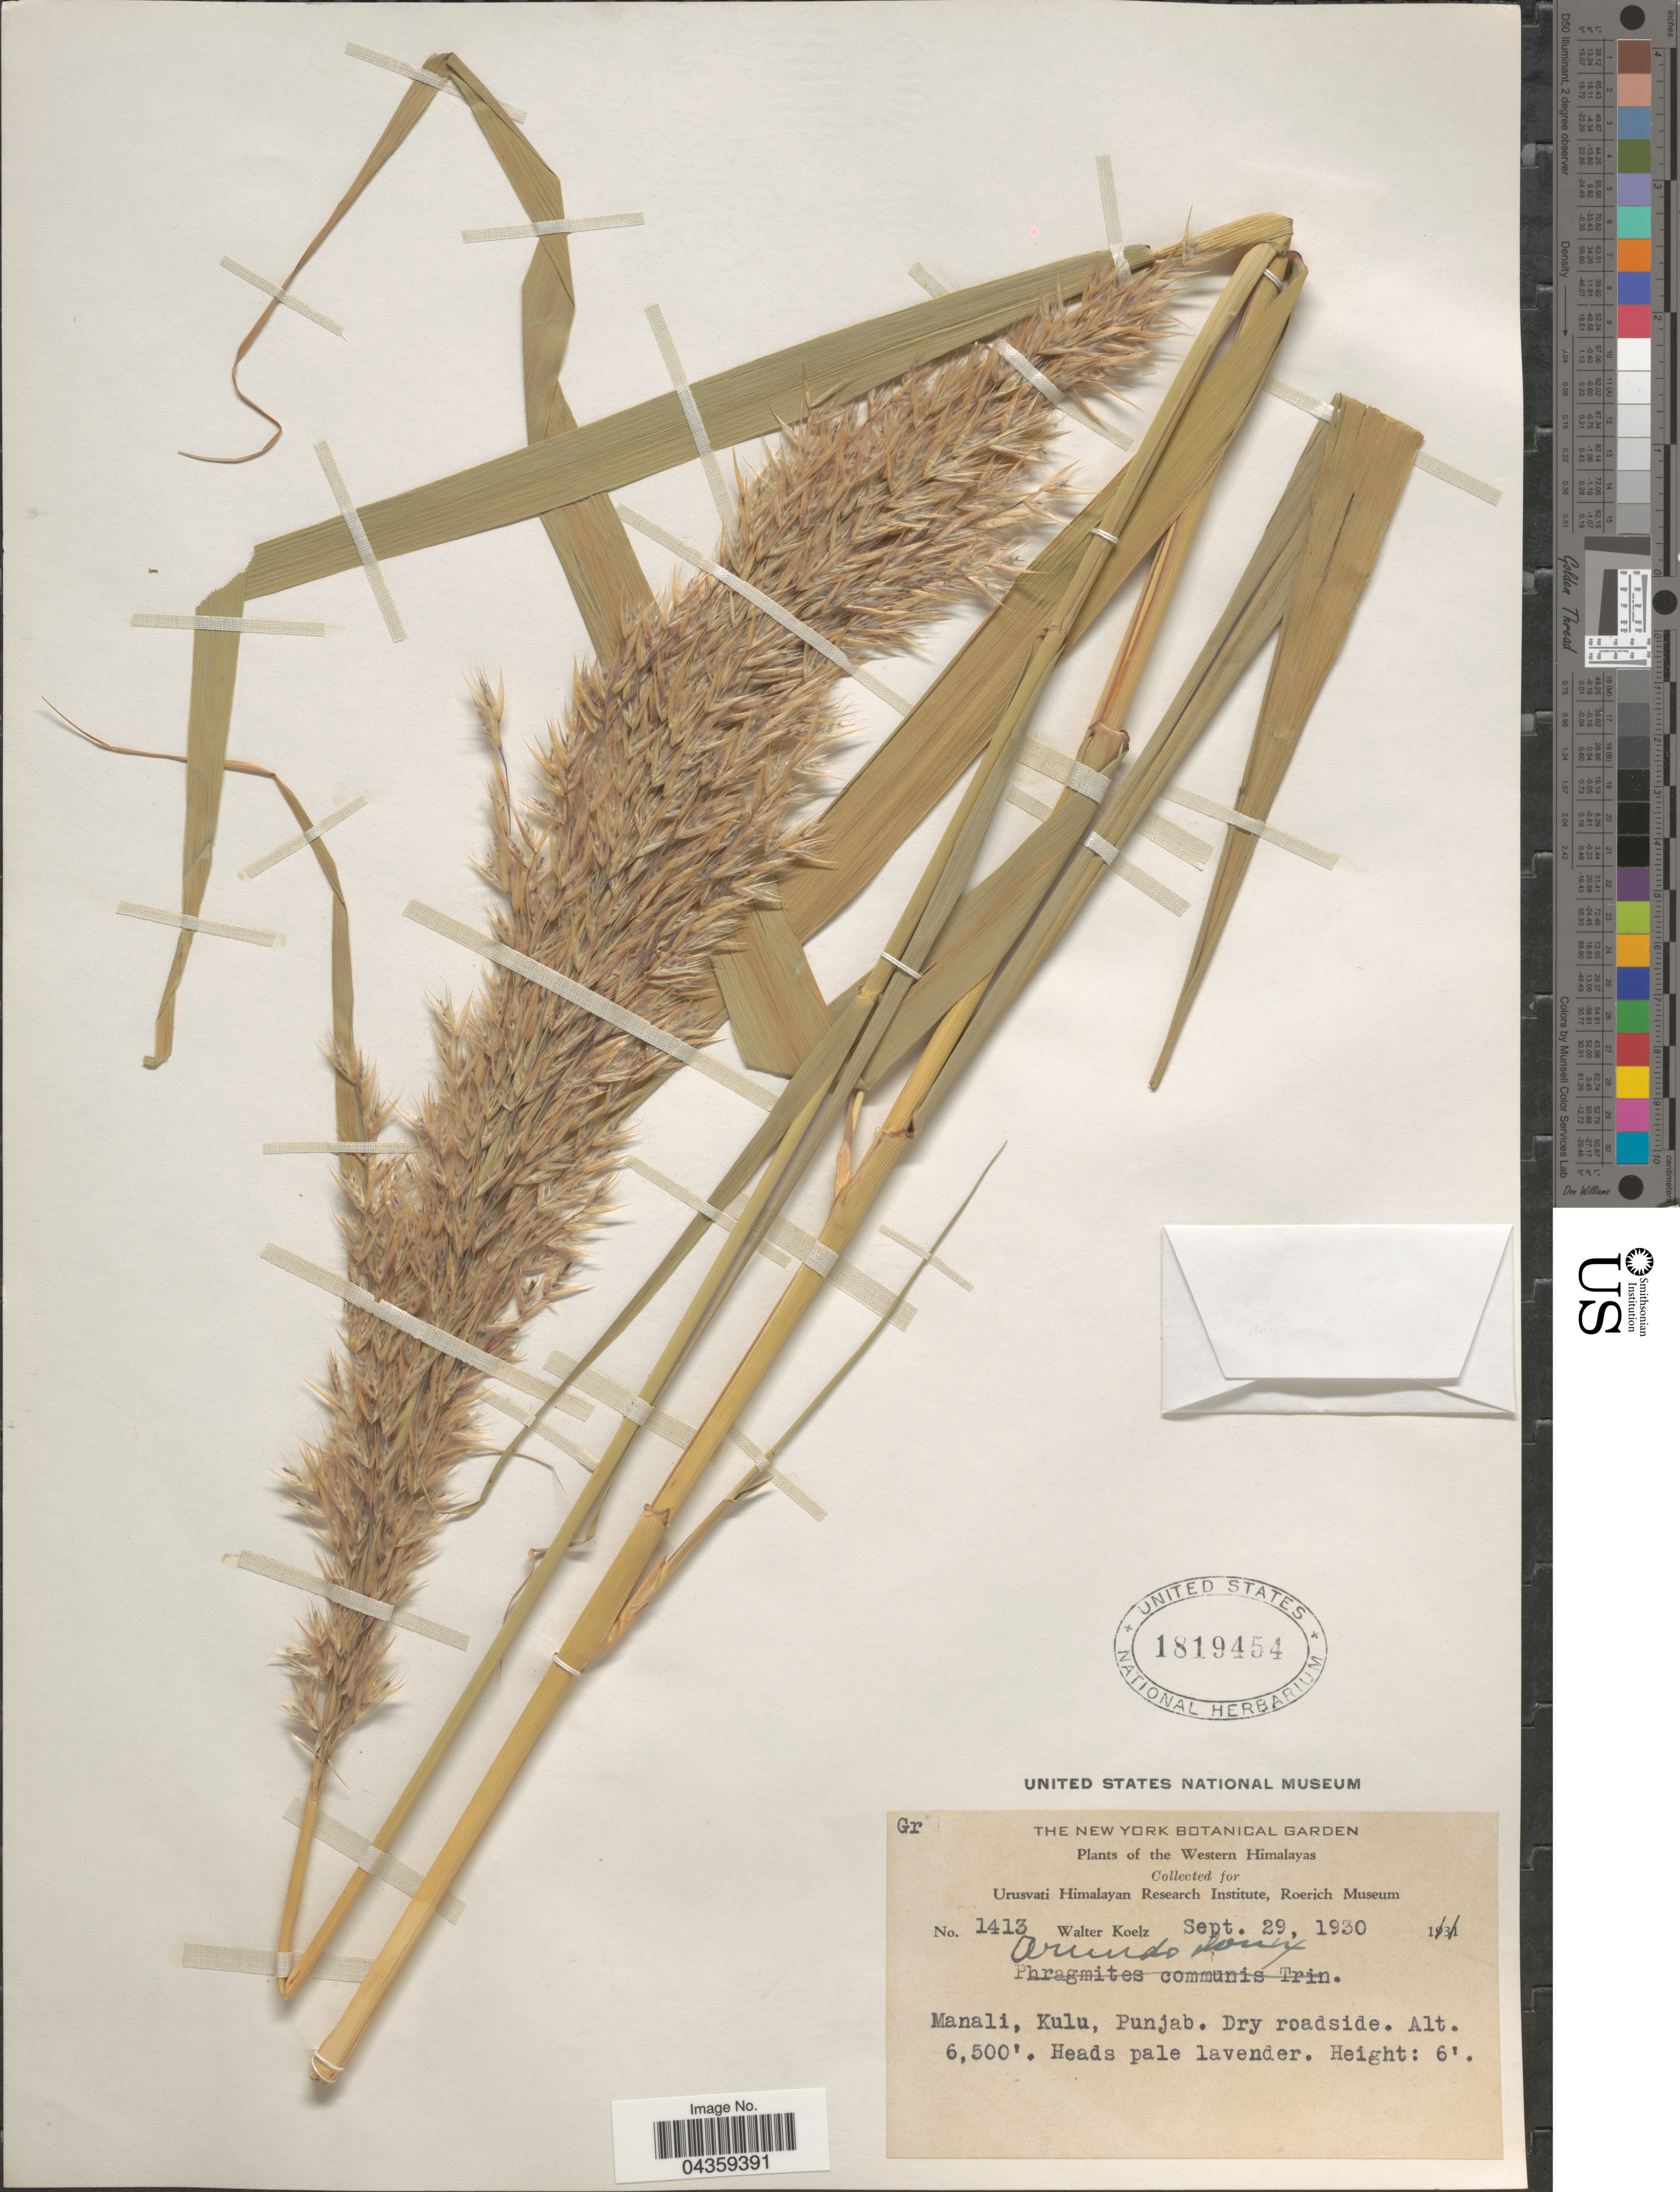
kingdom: Plantae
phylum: Tracheophyta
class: Liliopsida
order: Poales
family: Poaceae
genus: Arundo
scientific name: Arundo donax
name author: L.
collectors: W. N. Koelz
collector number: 1413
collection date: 1930-09-29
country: India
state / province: Himachal Pradesh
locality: The Western Himalayas. Manali, Kulu, Punjab.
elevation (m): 1981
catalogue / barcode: US 1819454